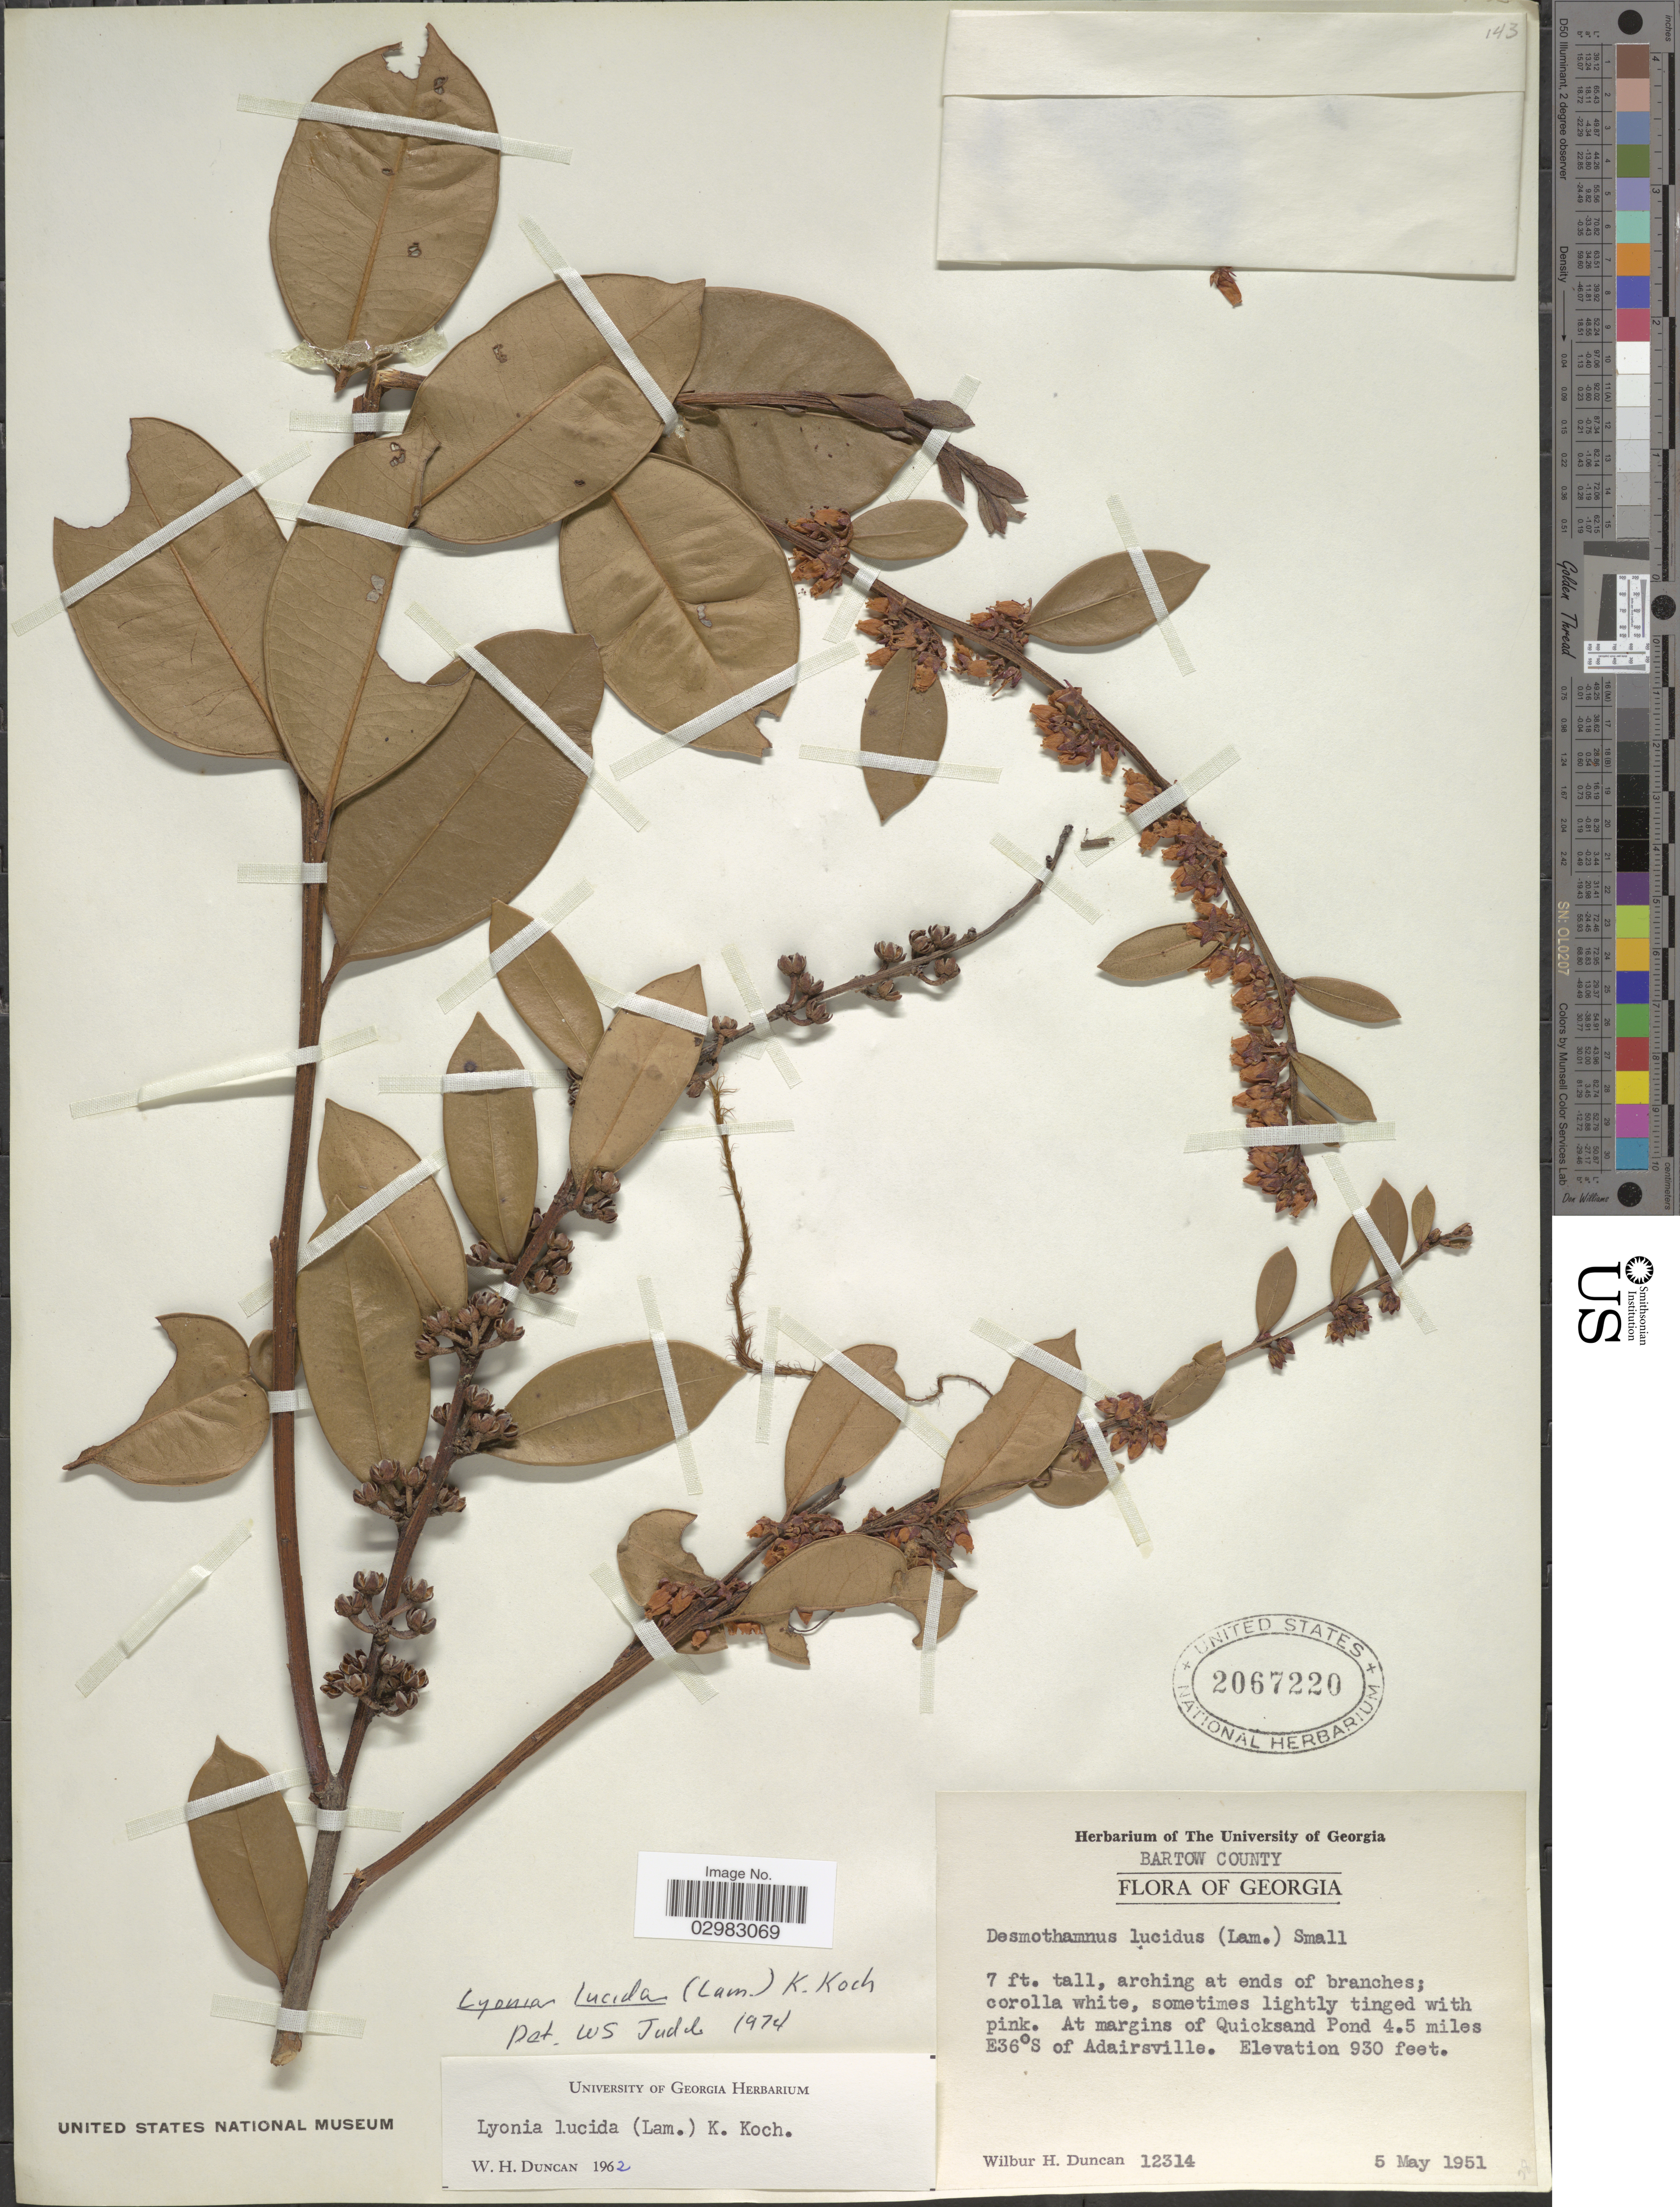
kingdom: Plantae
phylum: Tracheophyta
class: Magnoliopsida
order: Ericales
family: Ericaceae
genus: Lyonia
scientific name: Lyonia lucida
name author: K. Koch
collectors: W. H. Duncan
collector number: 12314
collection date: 1951-05-05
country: United States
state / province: Georgia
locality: Barton County. At margins of Quicksand Pond 4.5 miles E36°S of Adairsville.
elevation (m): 283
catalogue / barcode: US 2067220